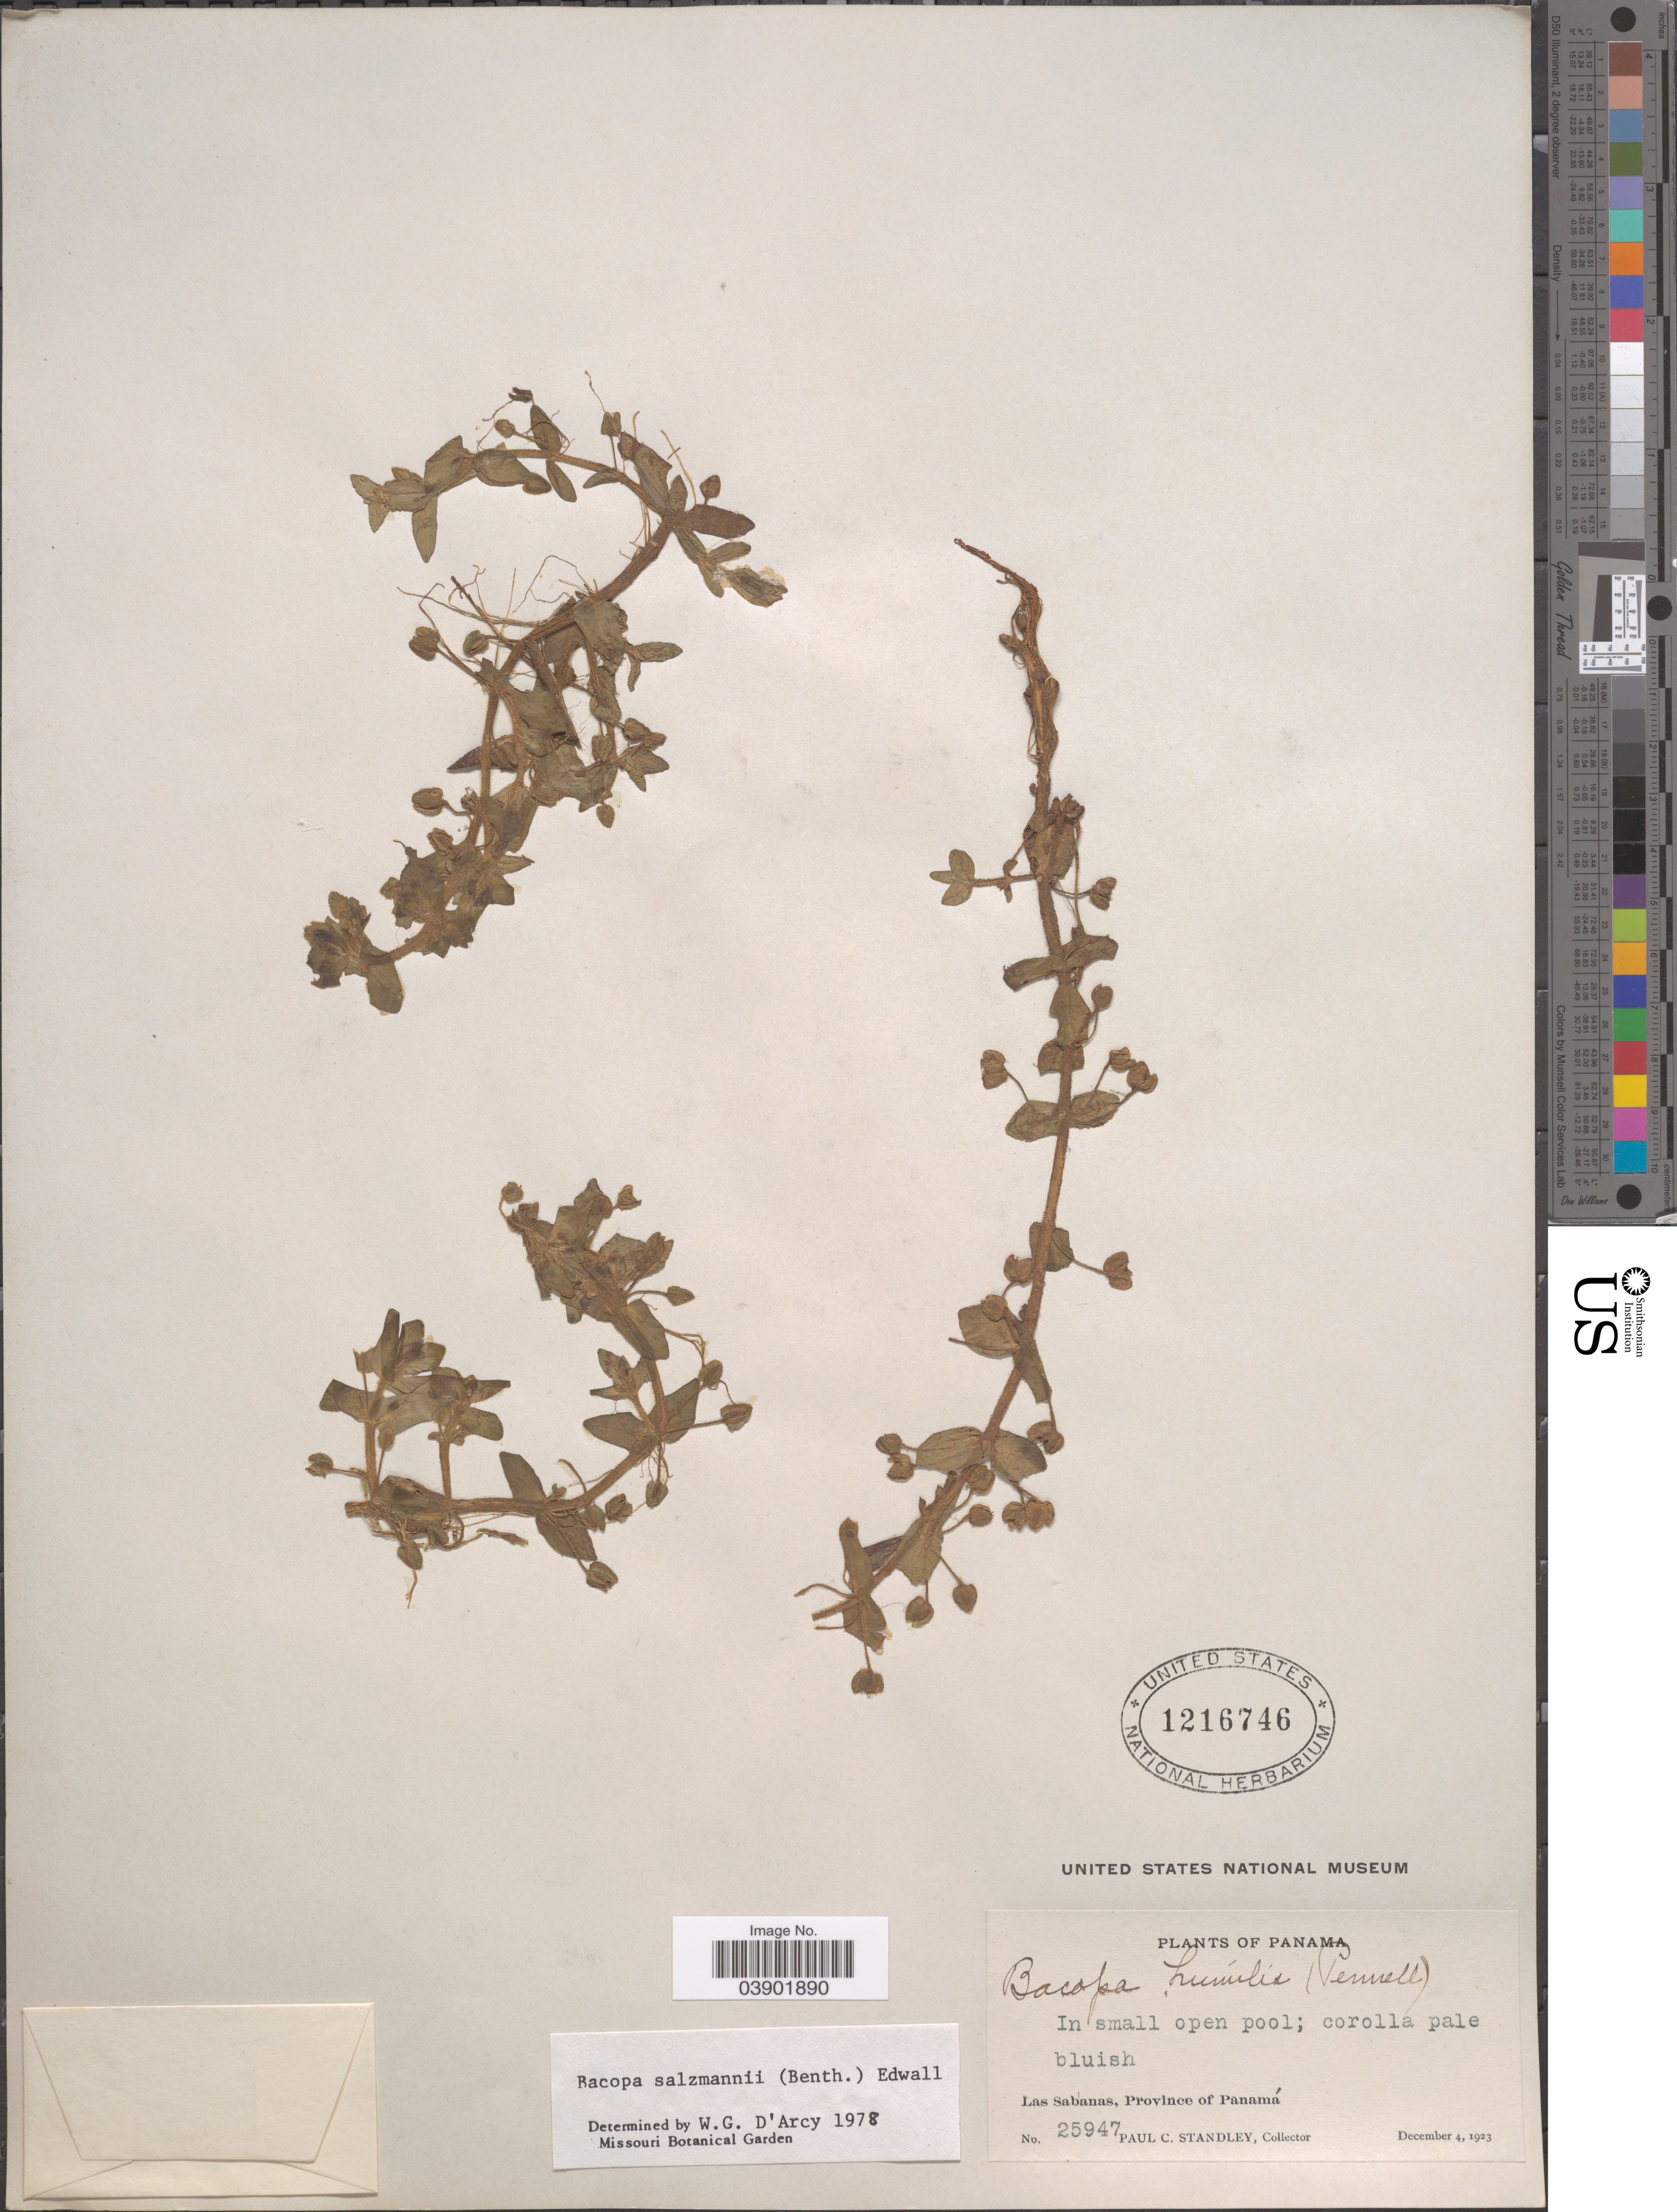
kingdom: Plantae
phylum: Tracheophyta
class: Magnoliopsida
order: Lamiales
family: Plantaginaceae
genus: Bacopa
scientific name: Bacopa salzmannii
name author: (Benth.) Wettst. ex Edwall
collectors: P. C. Standley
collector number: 25947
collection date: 1923-12-04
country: Panama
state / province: Panamá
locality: Las Sabanas.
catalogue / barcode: US 1216746